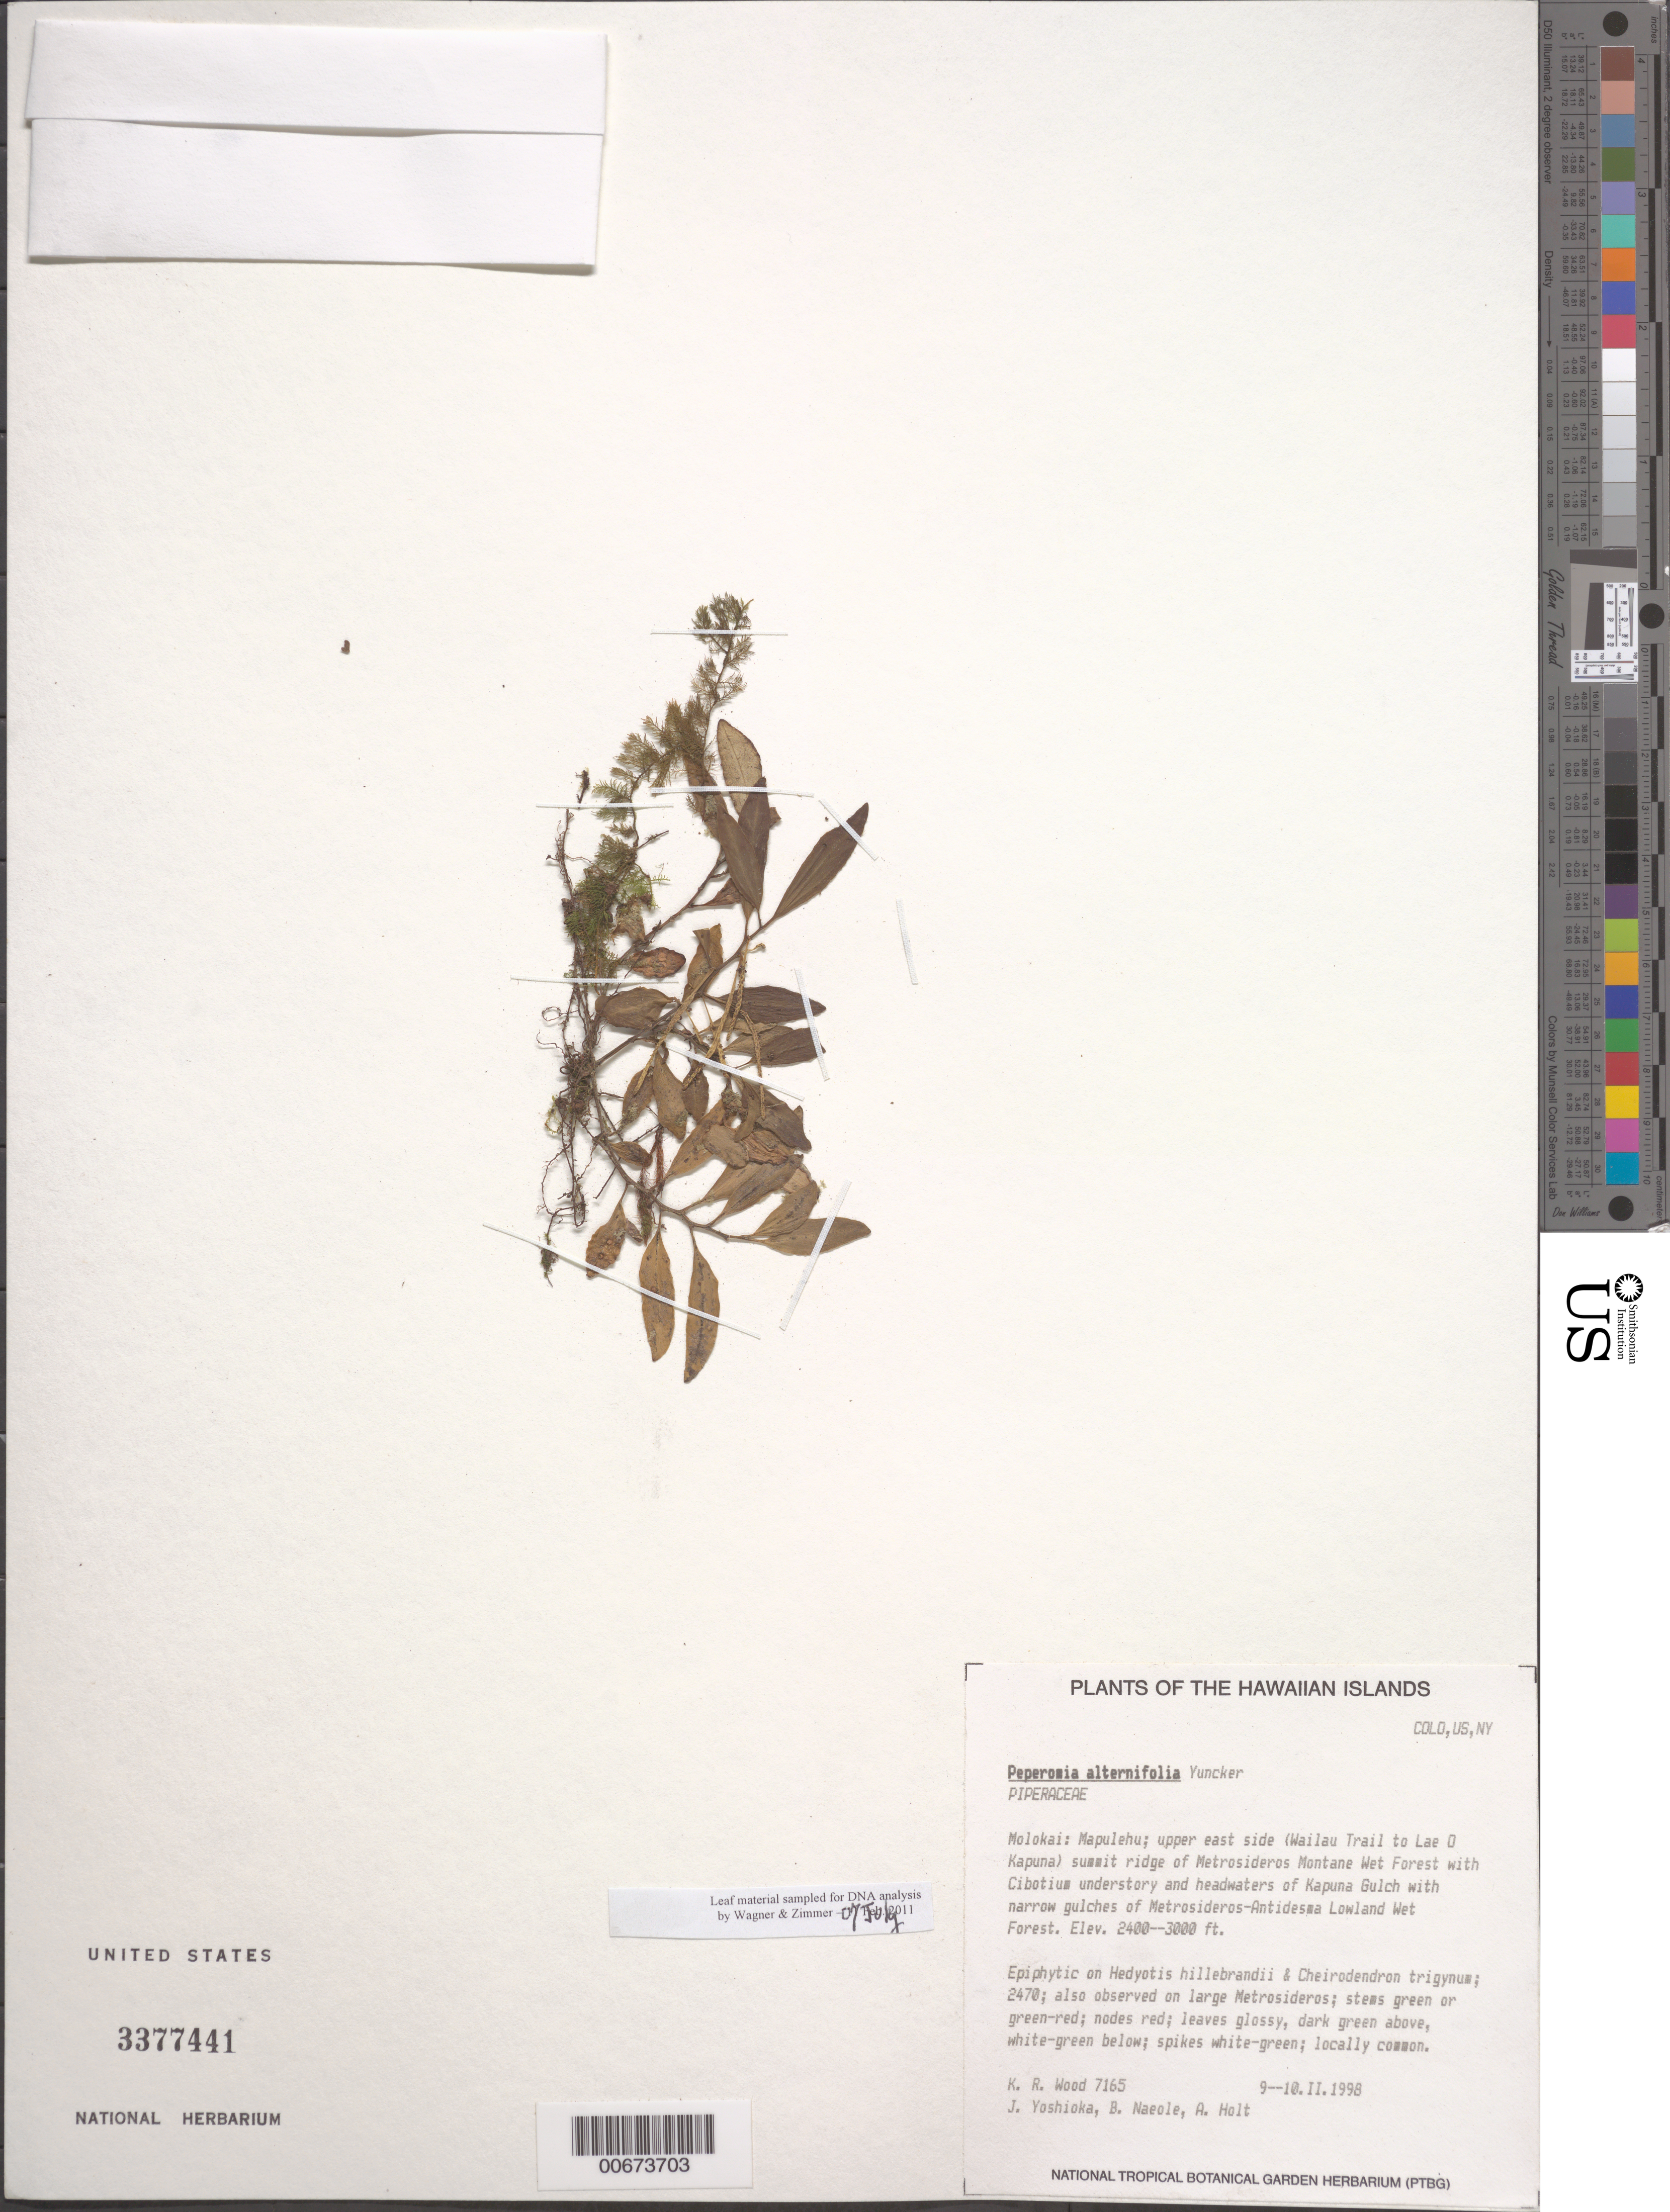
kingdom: Plantae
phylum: Tracheophyta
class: Magnoliopsida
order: Piperales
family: Piperaceae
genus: Peperomia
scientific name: Peperomia alternifolia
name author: Yunck.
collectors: K. R. Wood, J. Yoshioka, B. Naeole & A. Holt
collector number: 7165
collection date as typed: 9 Feb 1998 to 10 Feb 1998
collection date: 1998-02-09/1998-02-10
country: United States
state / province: Hawaii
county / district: Maui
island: Moloka'i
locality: Mapulehu; upper east side (Wailau Trail to Lae O Kapuna) summit ridge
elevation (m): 731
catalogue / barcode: US 3377441